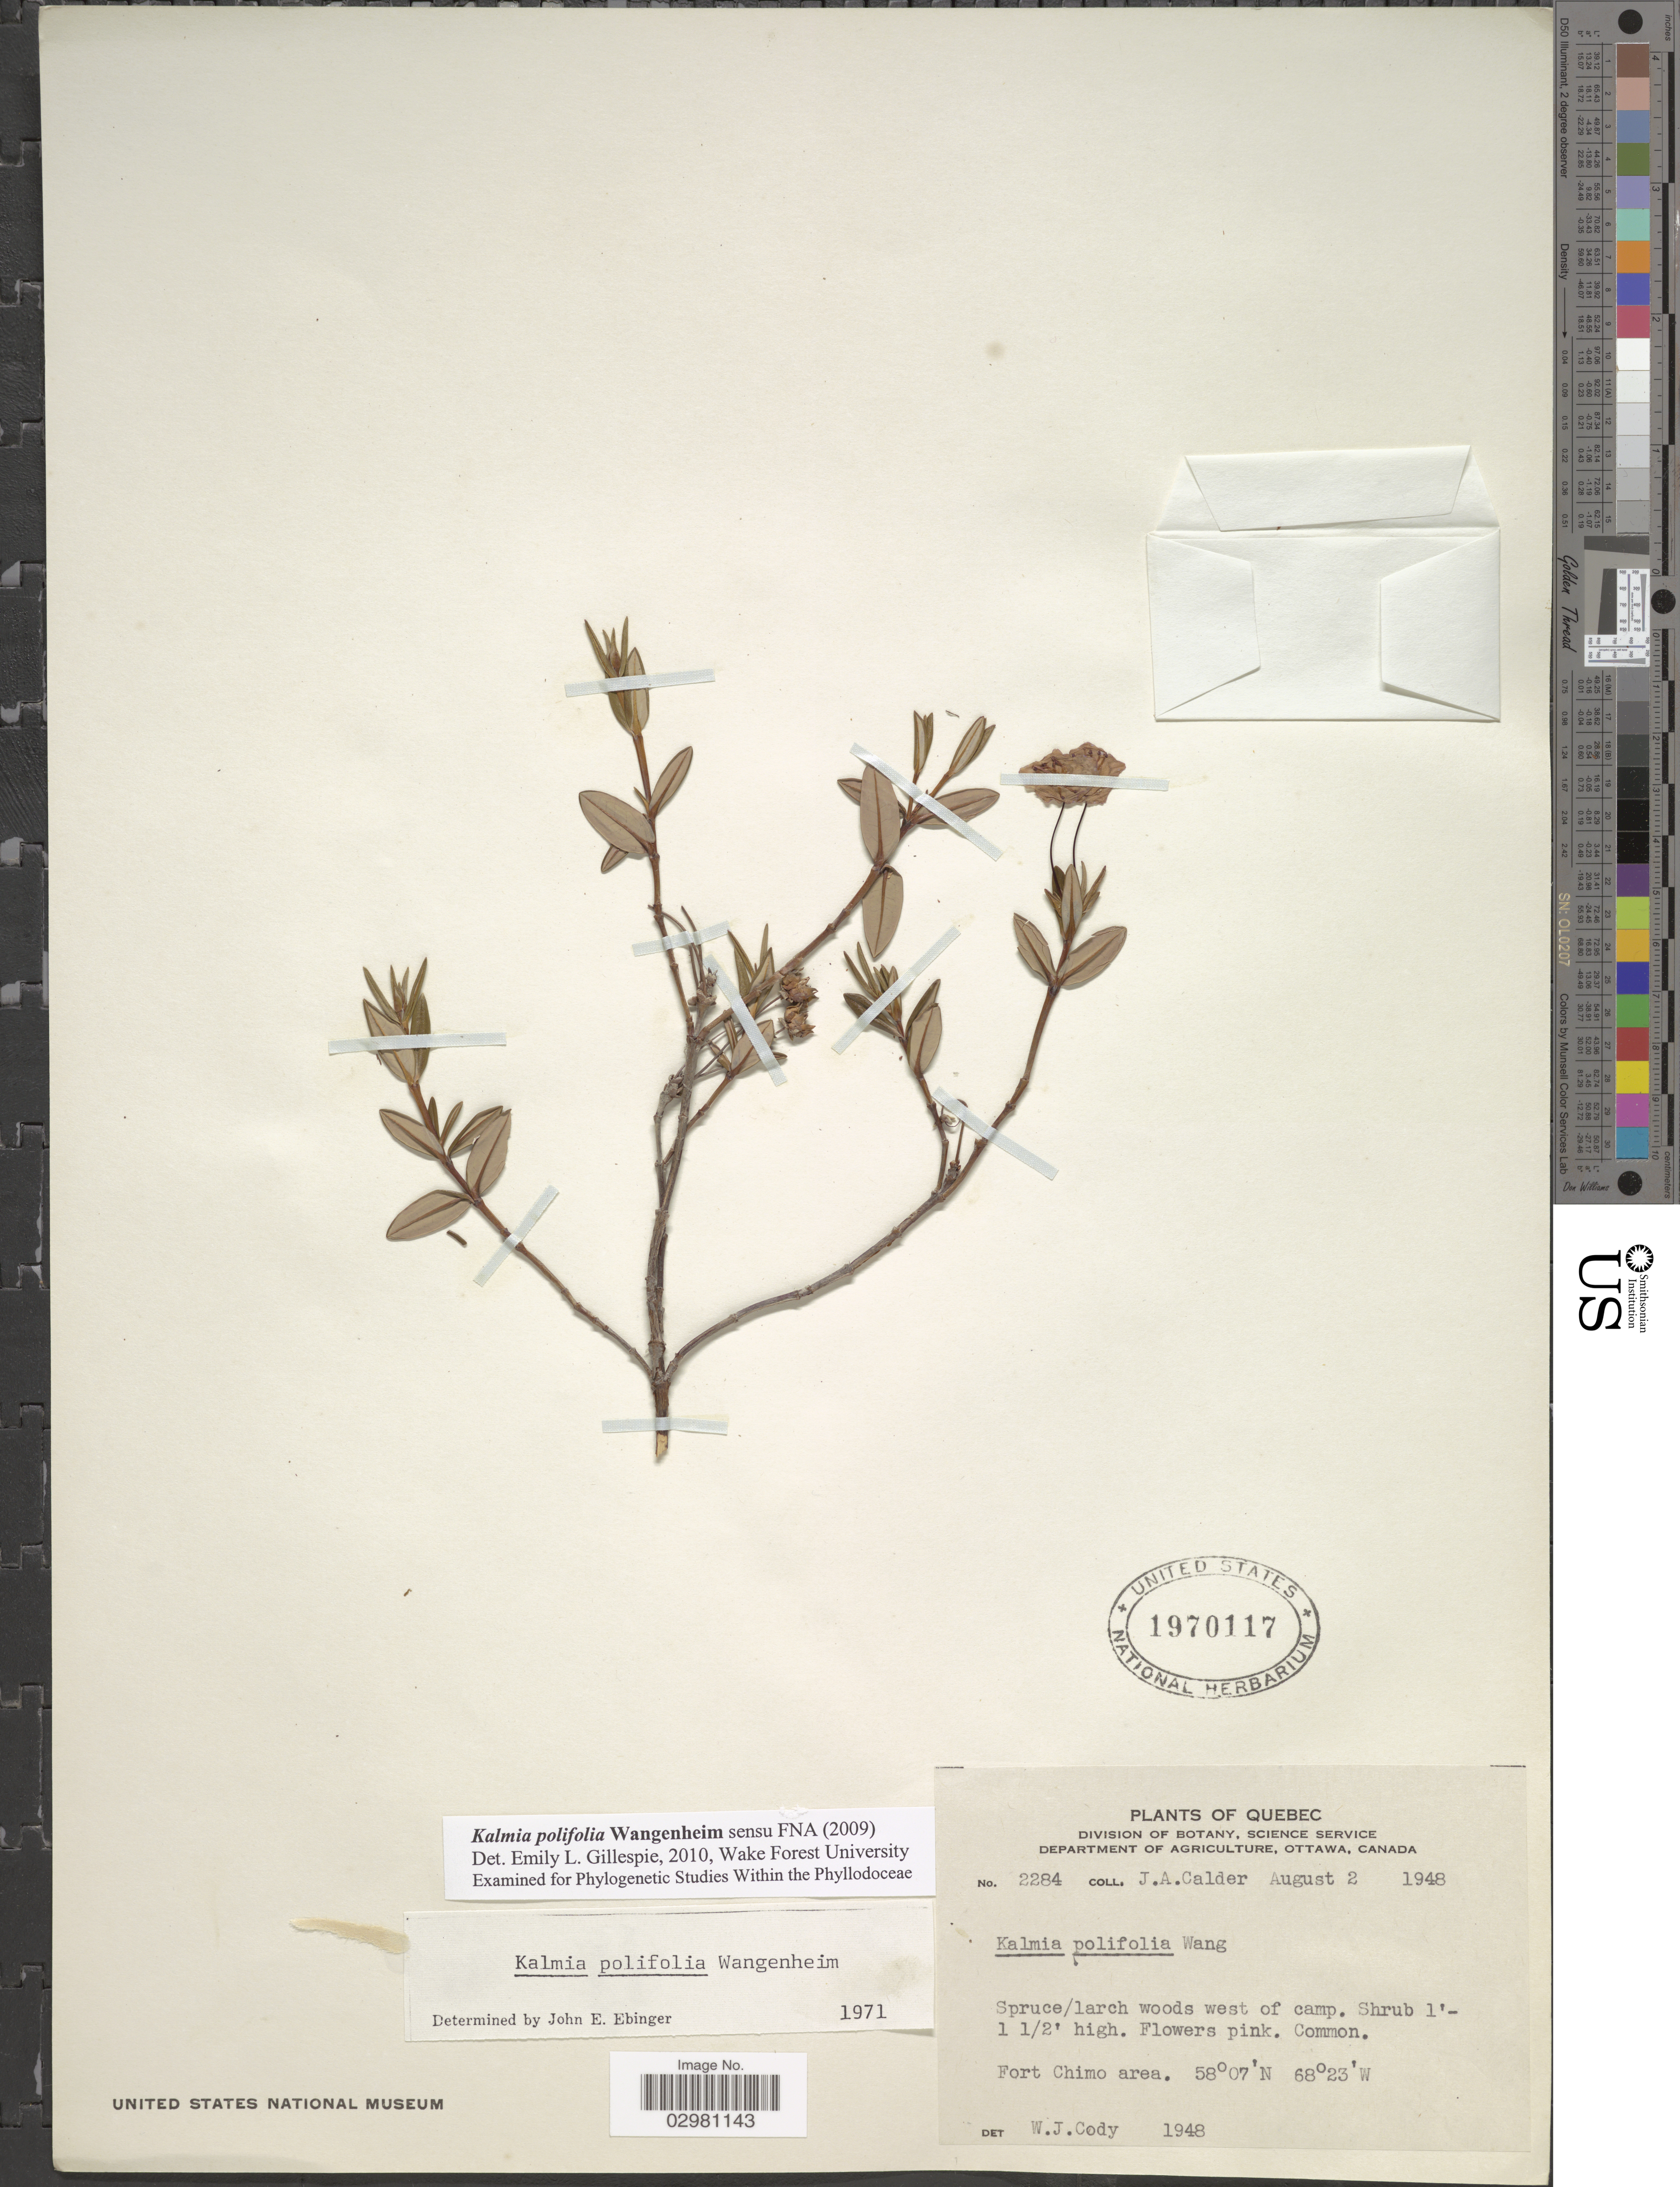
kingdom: Plantae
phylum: Tracheophyta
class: Magnoliopsida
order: Ericales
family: Ericaceae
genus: Kalmia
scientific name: Kalmia polifolia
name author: Wangenh.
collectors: J. A. Calder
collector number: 2284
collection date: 1948-08-02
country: Canada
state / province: Quebec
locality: Fort Chimo area.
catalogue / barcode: US 1970117